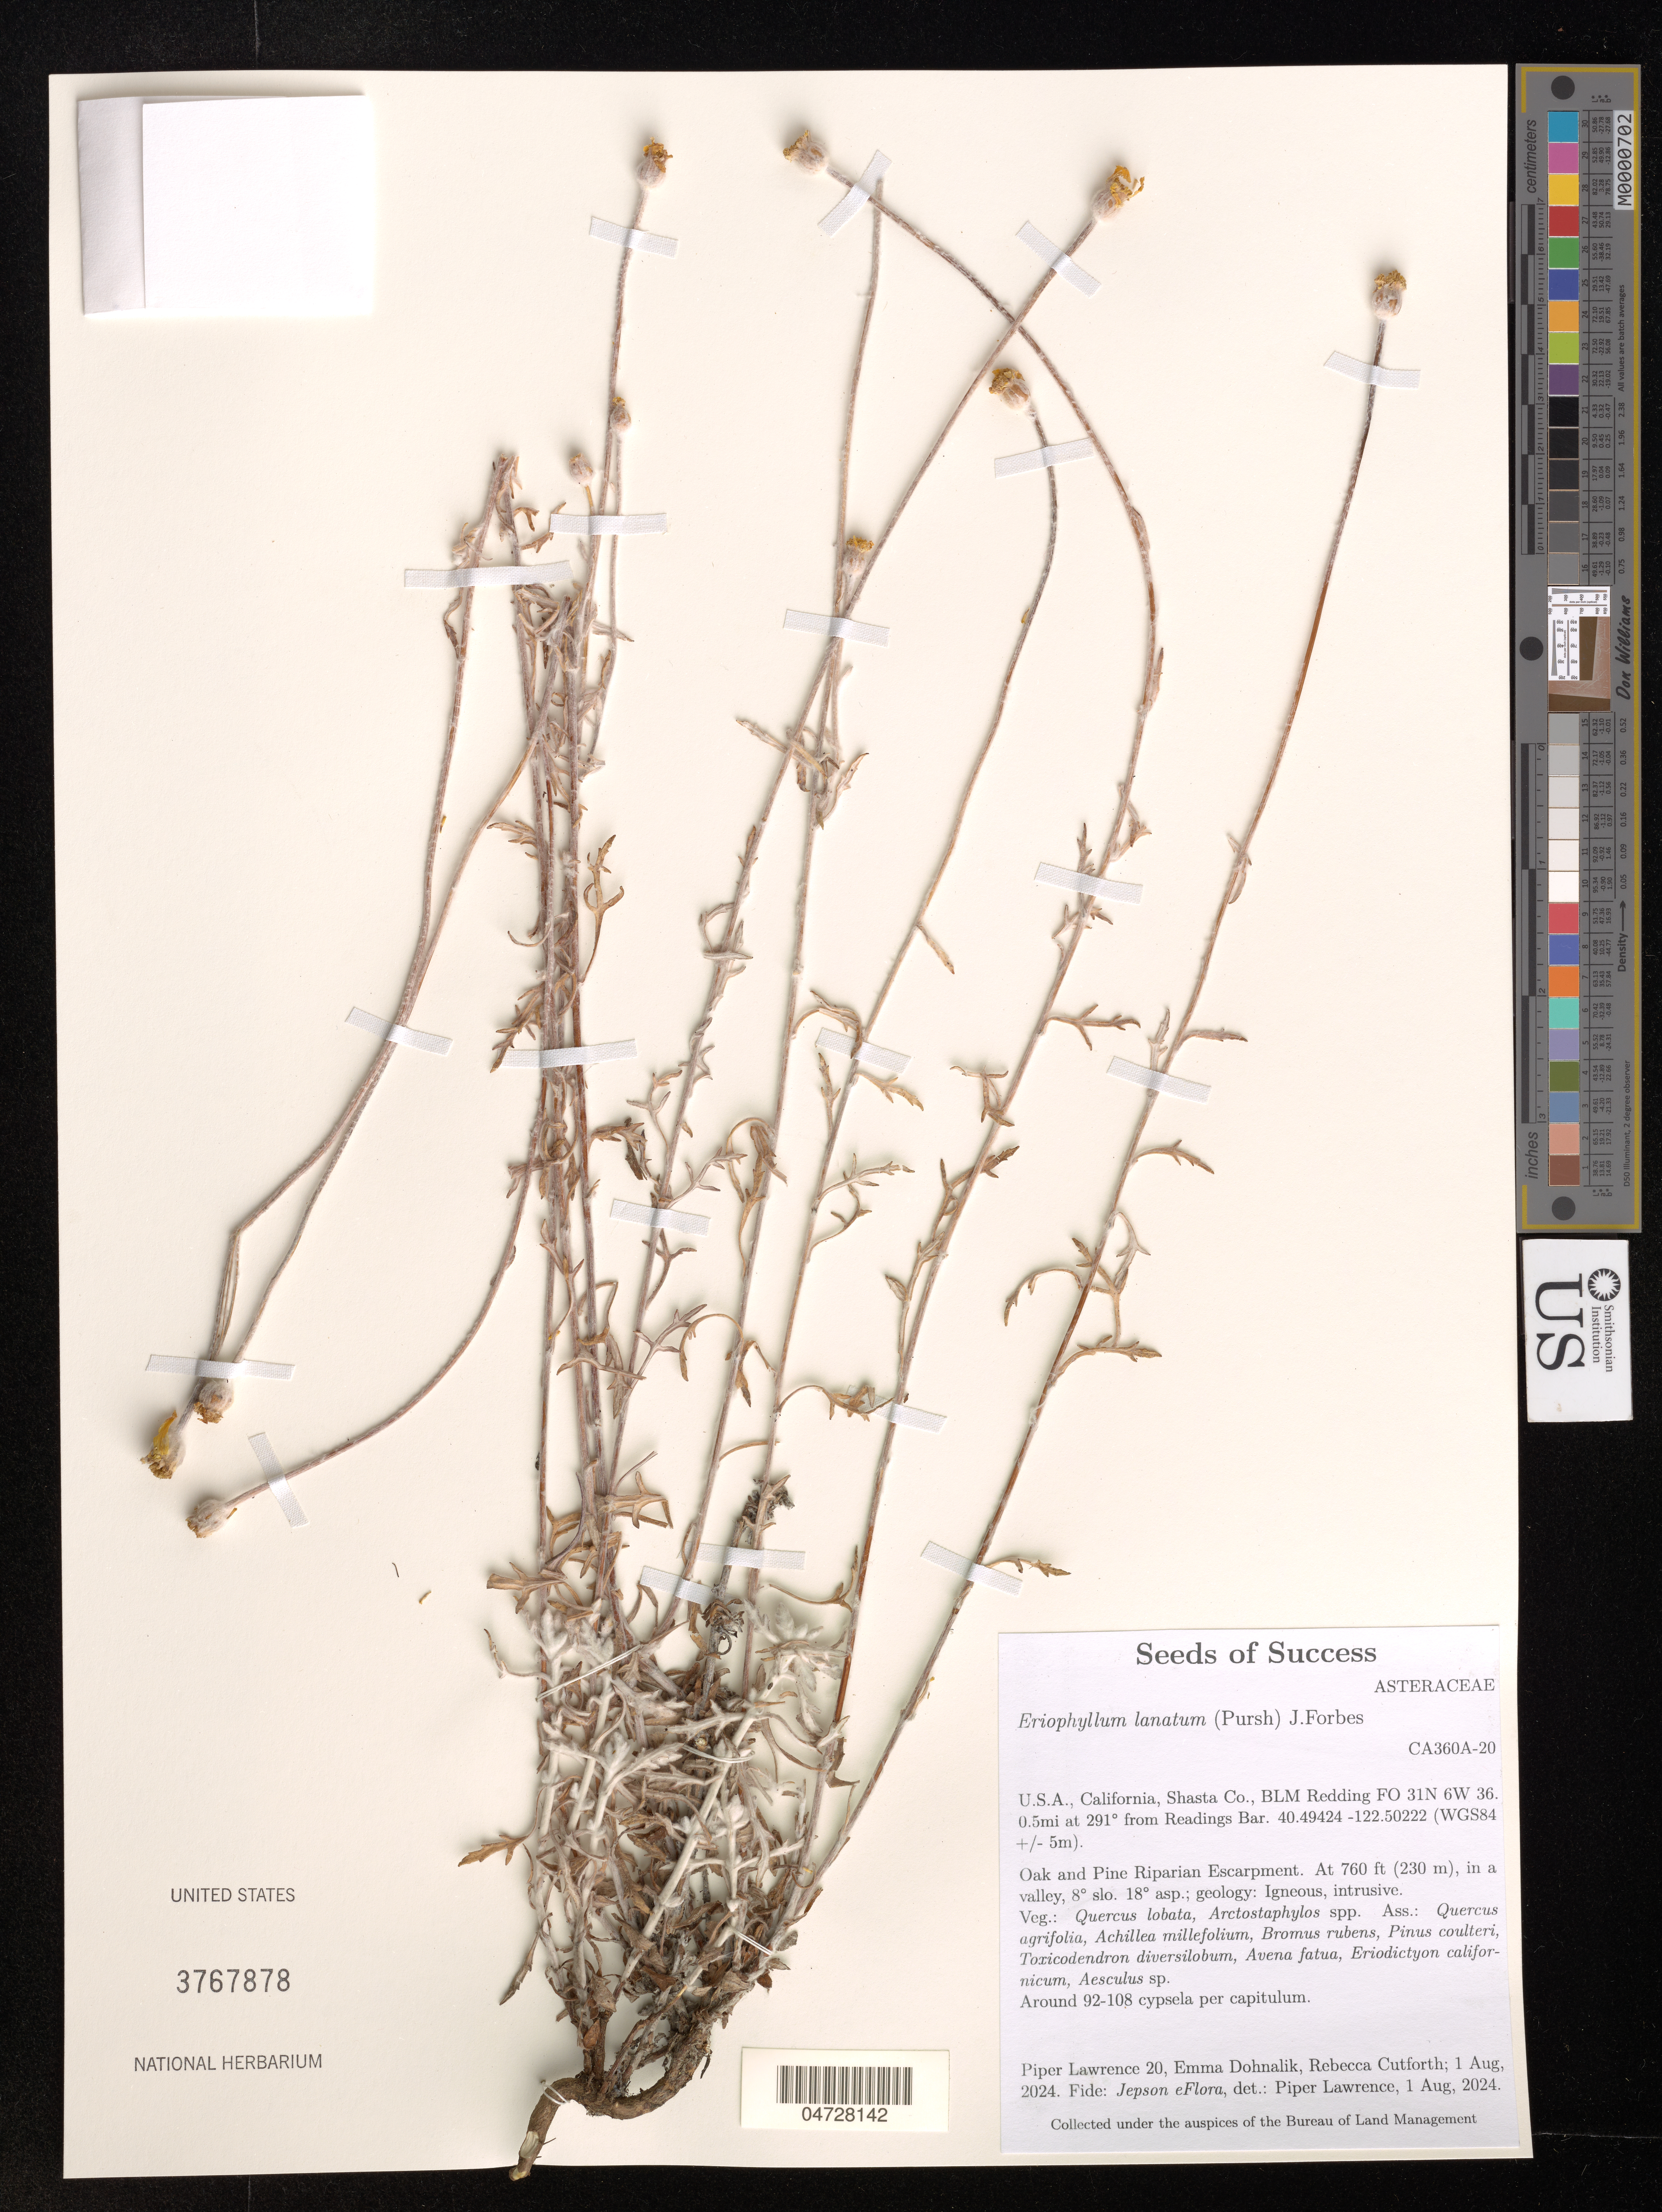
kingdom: Plantae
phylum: Tracheophyta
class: Magnoliopsida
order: Asterales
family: Asteraceae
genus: Eriophyllum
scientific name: Eriophyllum lanatum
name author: (Pursh) J. Forbes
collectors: P. Lawrence, E. Dohnalik & R. Cutforth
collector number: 20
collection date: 2024-08-01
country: United States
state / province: California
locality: Shasta Co., BLM Redding FO 31N 6W 36. 0.5mi at 291° from Readings Bar.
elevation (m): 232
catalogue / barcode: US 3767878